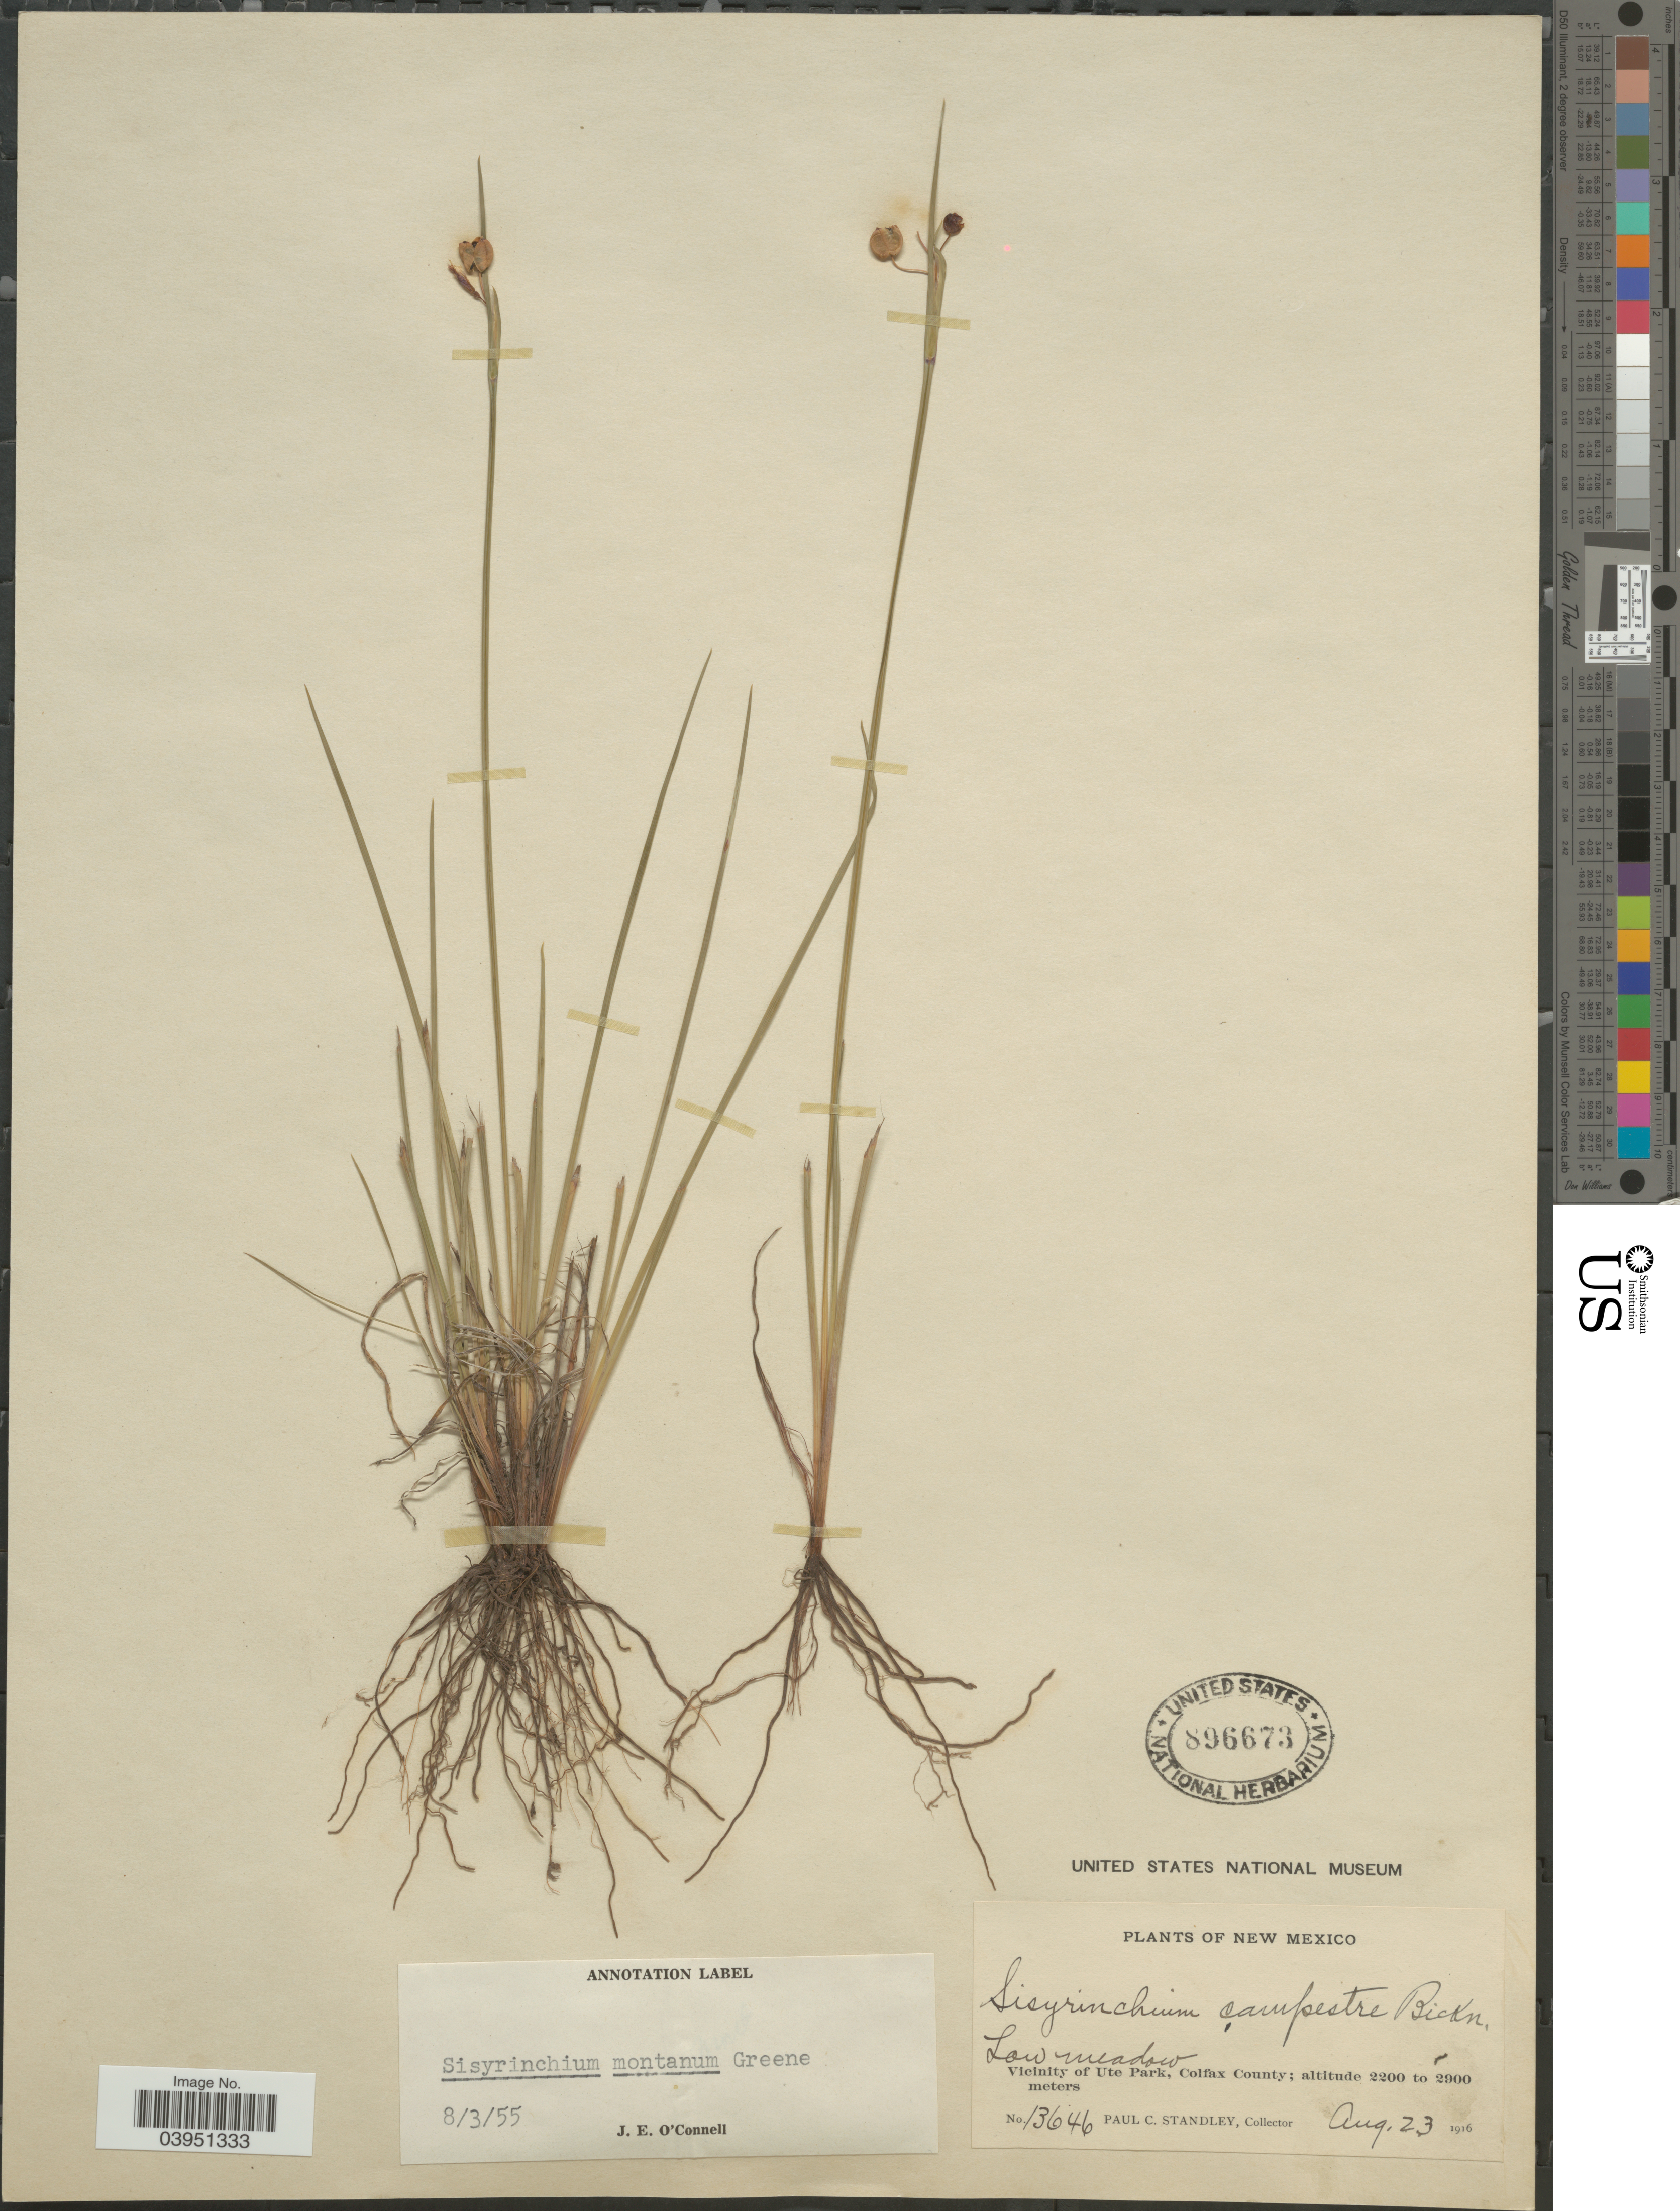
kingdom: Plantae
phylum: Tracheophyta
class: Liliopsida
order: Asparagales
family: Iridaceae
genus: Sisyrinchium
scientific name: Sisyrinchium montanum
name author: Greene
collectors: P. C. Standley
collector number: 13646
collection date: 1916-08-23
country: United States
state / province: New Mexico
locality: Low meadow, Vicinity of Ute Park, Colfax County.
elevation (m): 2200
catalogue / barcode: US 896673